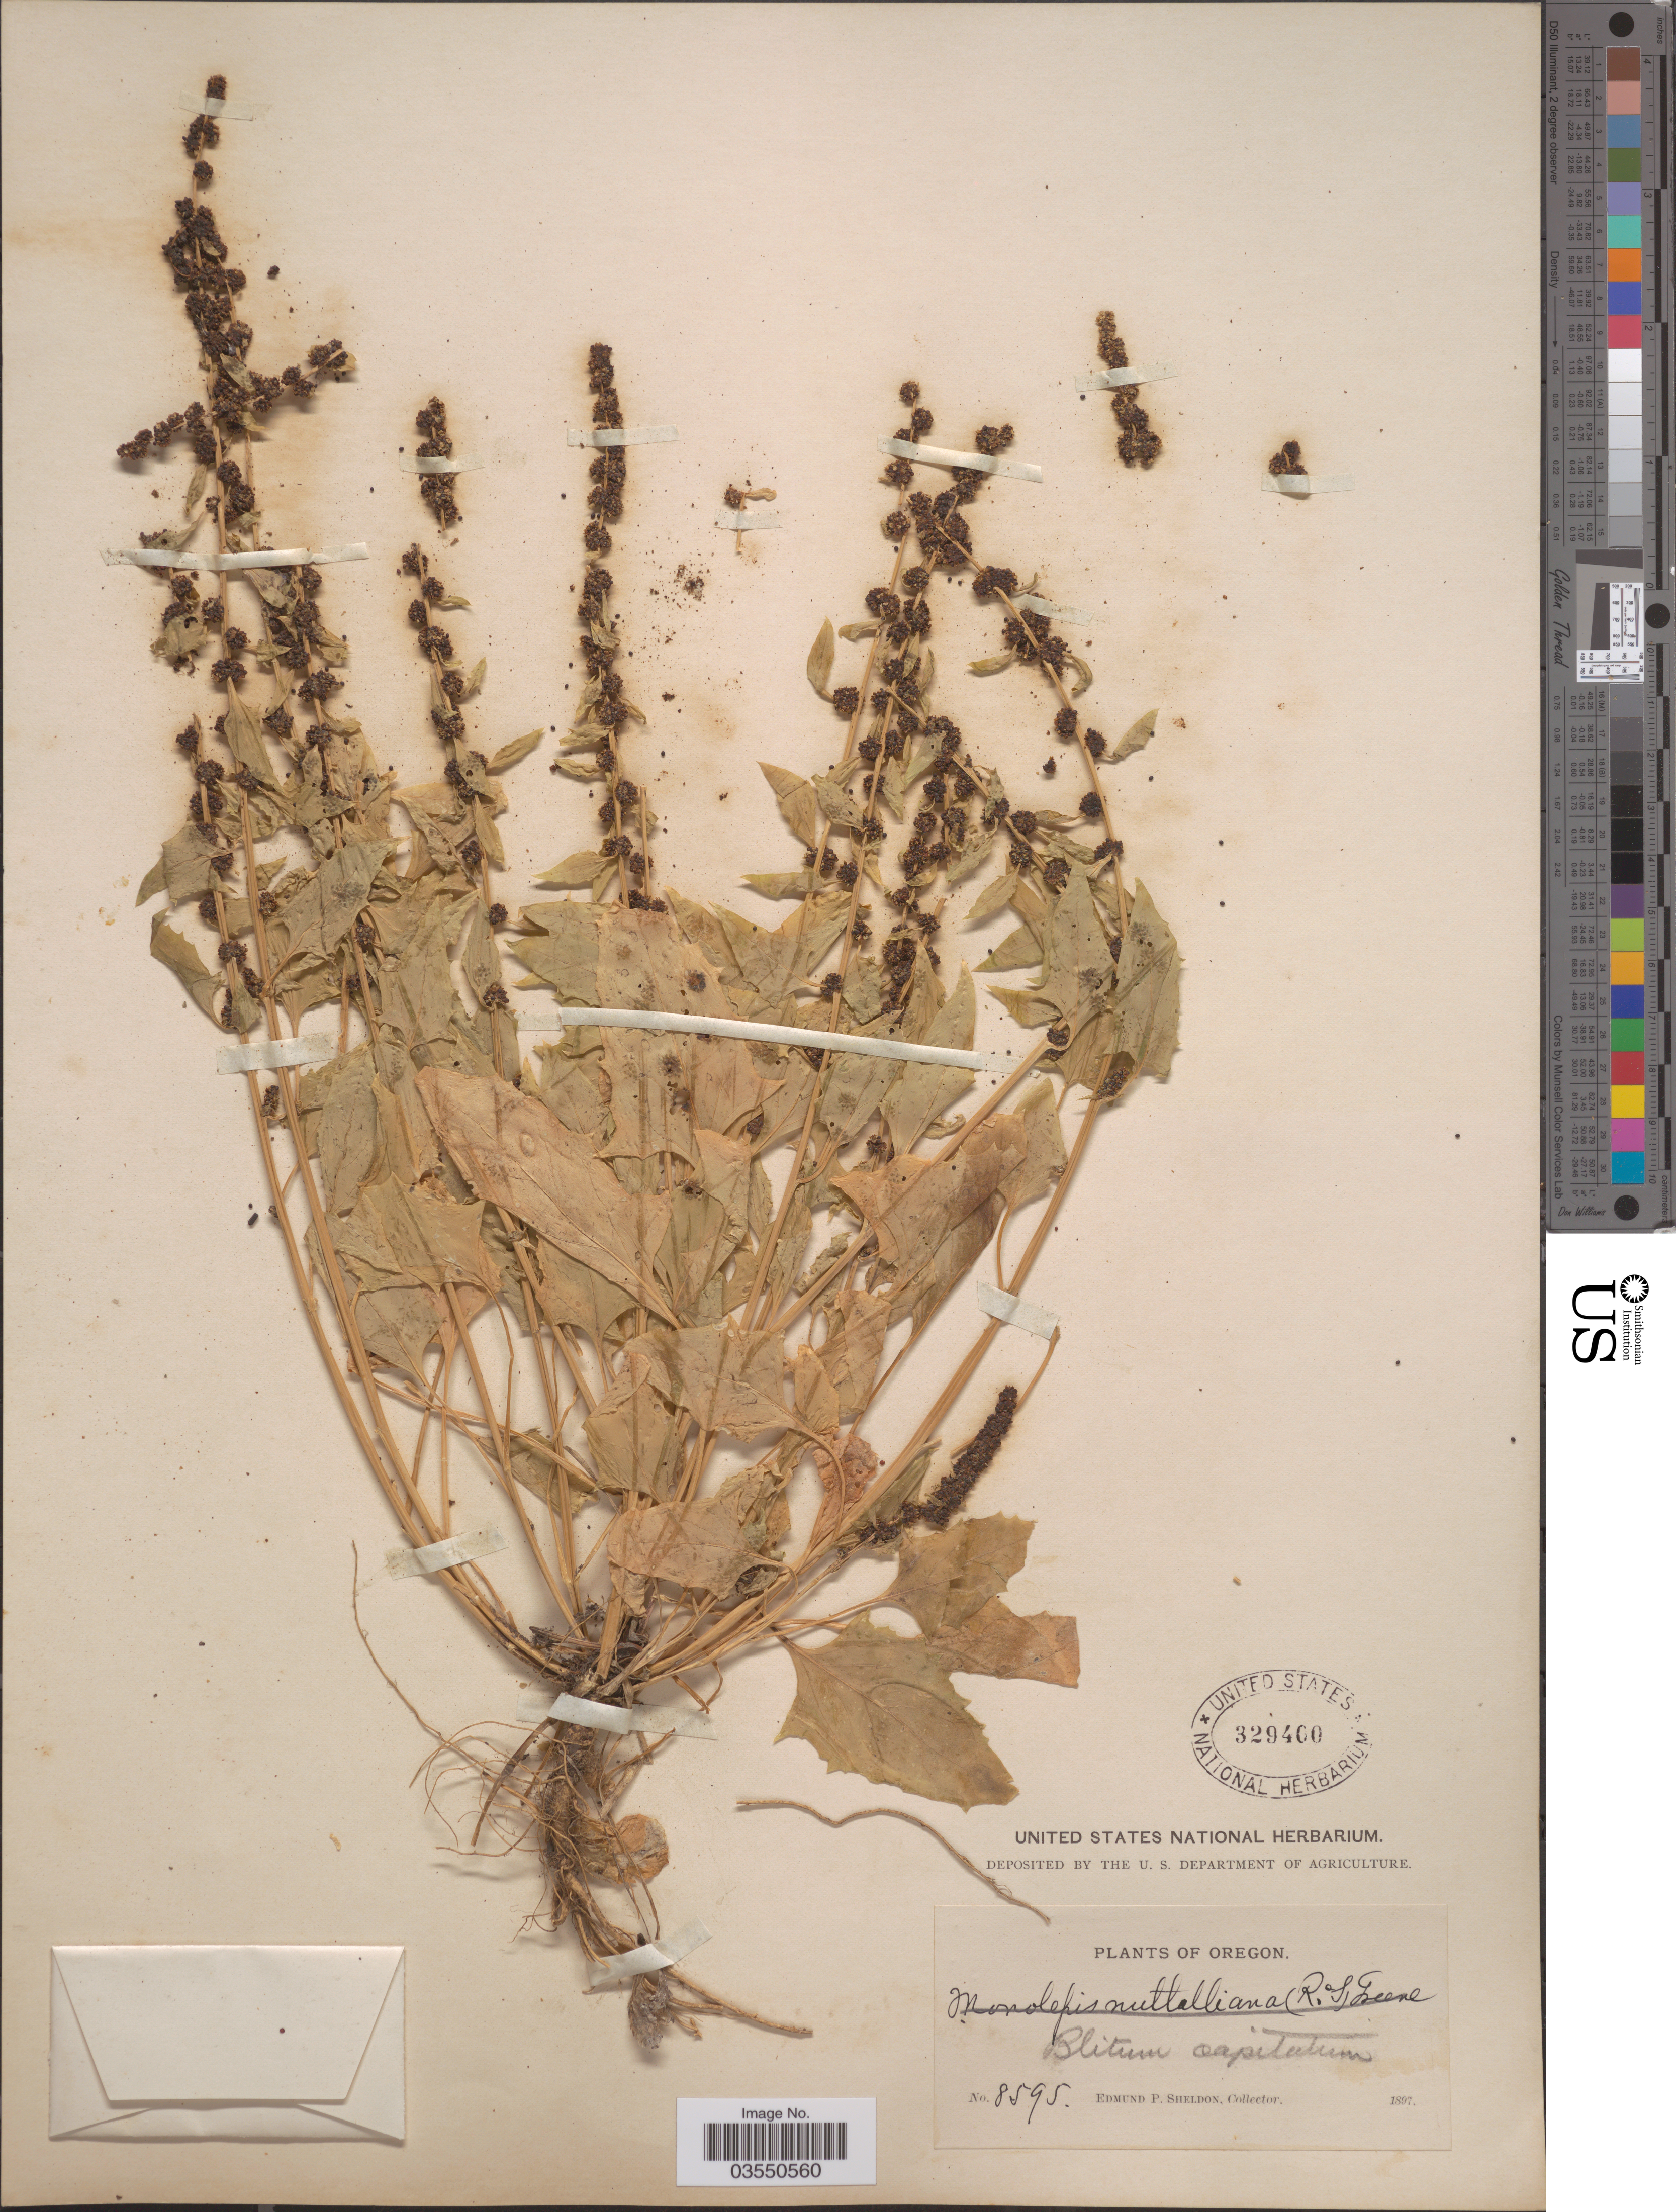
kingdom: Plantae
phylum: Tracheophyta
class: Magnoliopsida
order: Caryophyllales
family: Amaranthaceae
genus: Blitum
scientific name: Blitum capitatum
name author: L.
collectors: E. P. Sheldon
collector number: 8595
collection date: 1897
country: United States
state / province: Oregon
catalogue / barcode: US 329460